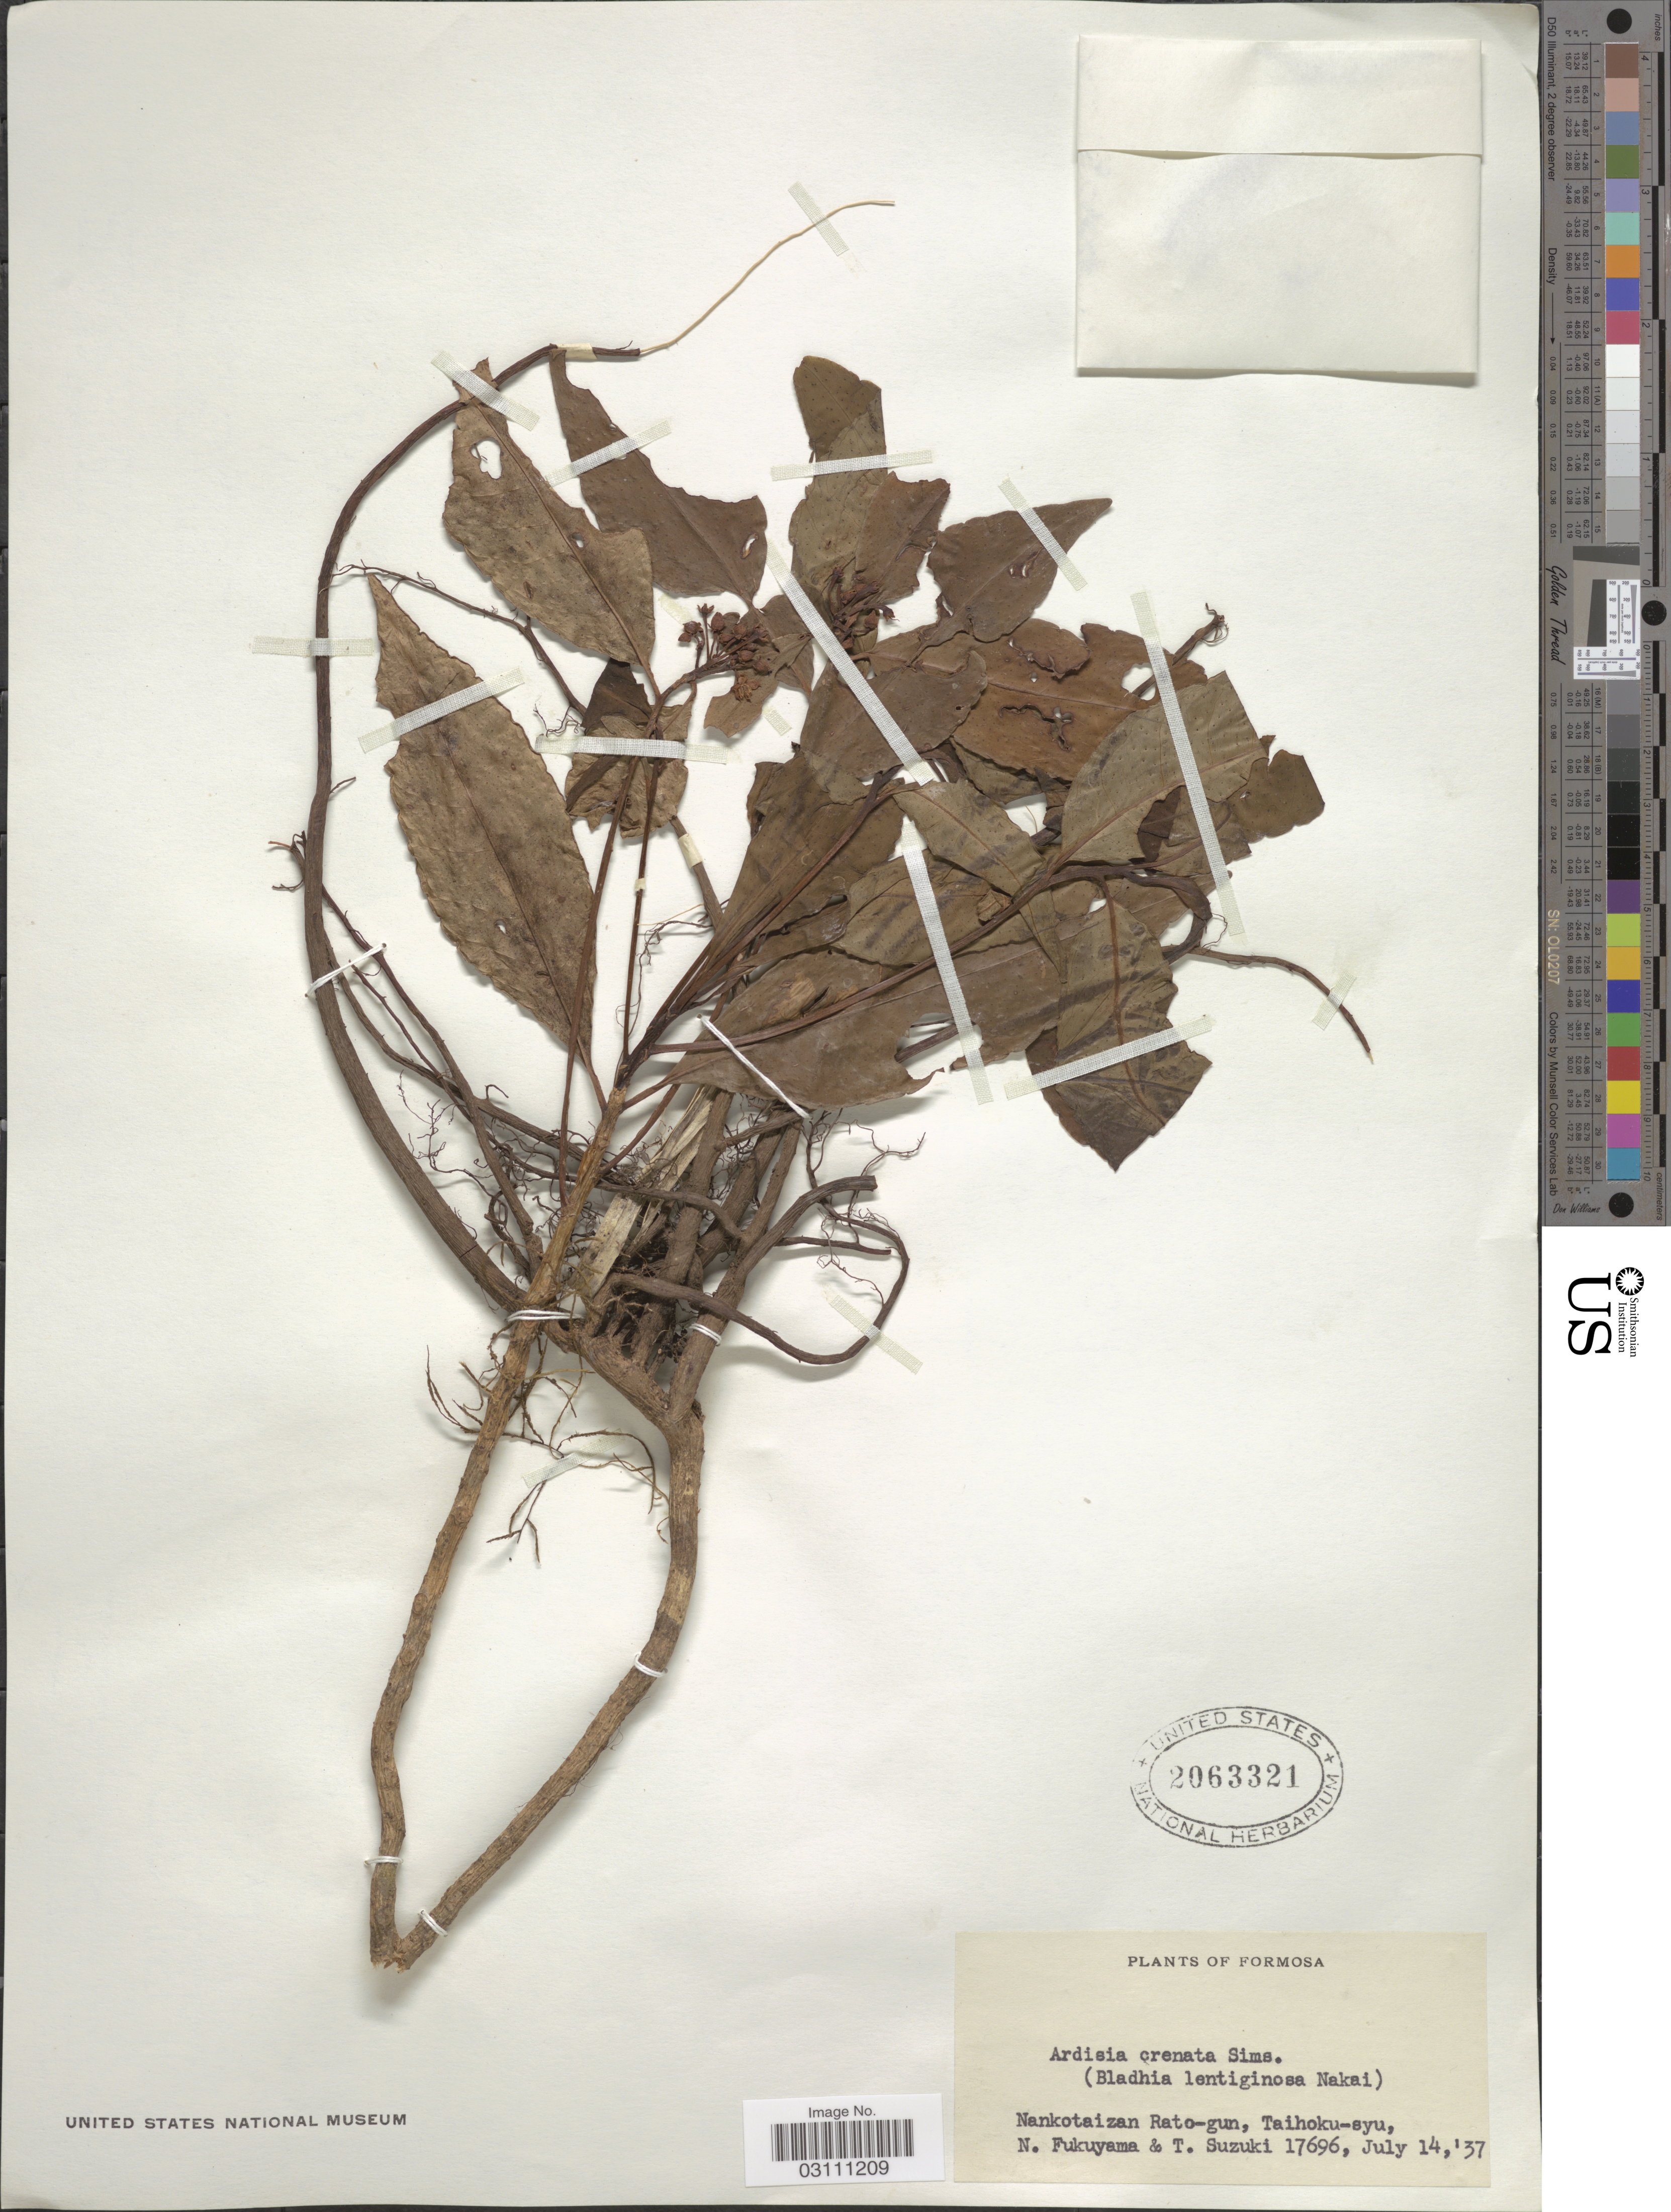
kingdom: Plantae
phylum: Tracheophyta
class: Magnoliopsida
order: Ericales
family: Primulaceae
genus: Ardisia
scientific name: Ardisia crenata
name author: Sims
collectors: N. Fukuyama & T. Suzuki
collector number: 17696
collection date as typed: Transcribed d/m/y: 14/7/37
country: Taiwan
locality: Formosa. Nankotaizan Rato-gun, Taihoku-syu.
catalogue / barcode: US 2063321